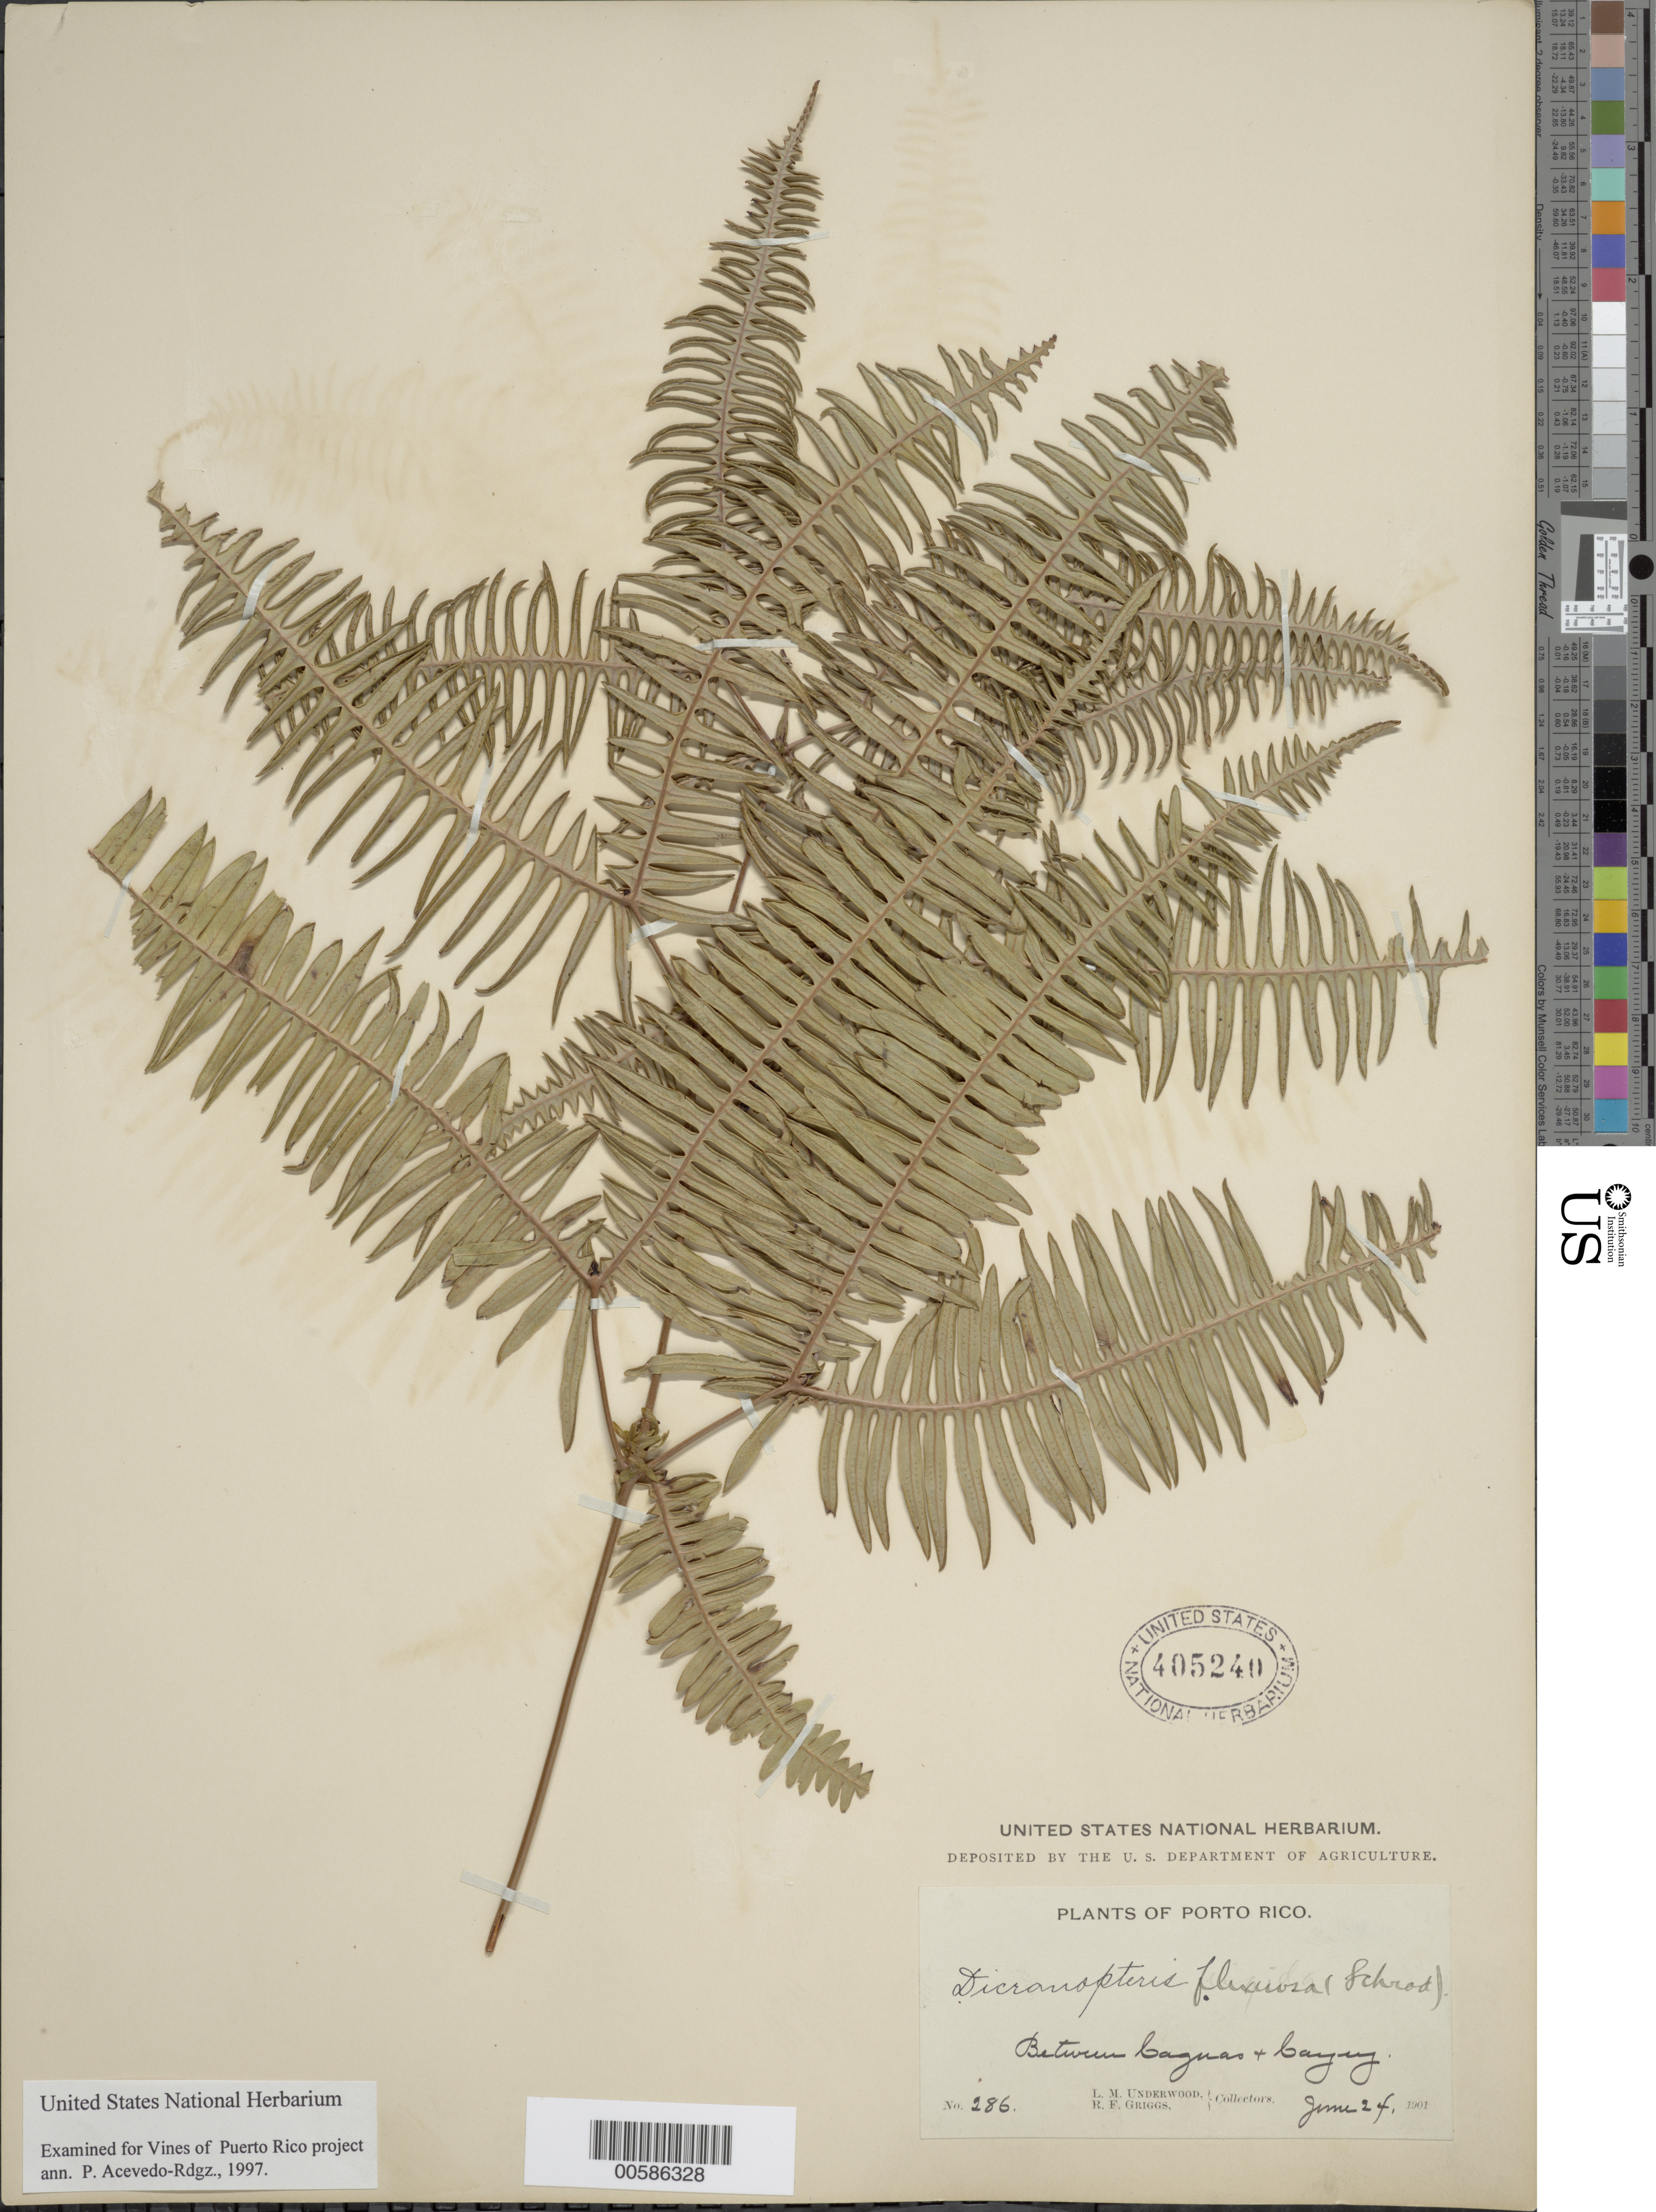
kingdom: Plantae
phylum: Tracheophyta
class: Polypodiopsida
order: Gleicheniales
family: Gleicheniaceae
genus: Dicranopteris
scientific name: Dicranopteris flexuosa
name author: (Schrad.) Underw.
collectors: L. M. Underwood & R. F. Griggs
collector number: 286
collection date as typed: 24 Jun 1901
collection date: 1901-06-24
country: Puerto Rico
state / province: Caguas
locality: between Caguas & Cayey.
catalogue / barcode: US 405240